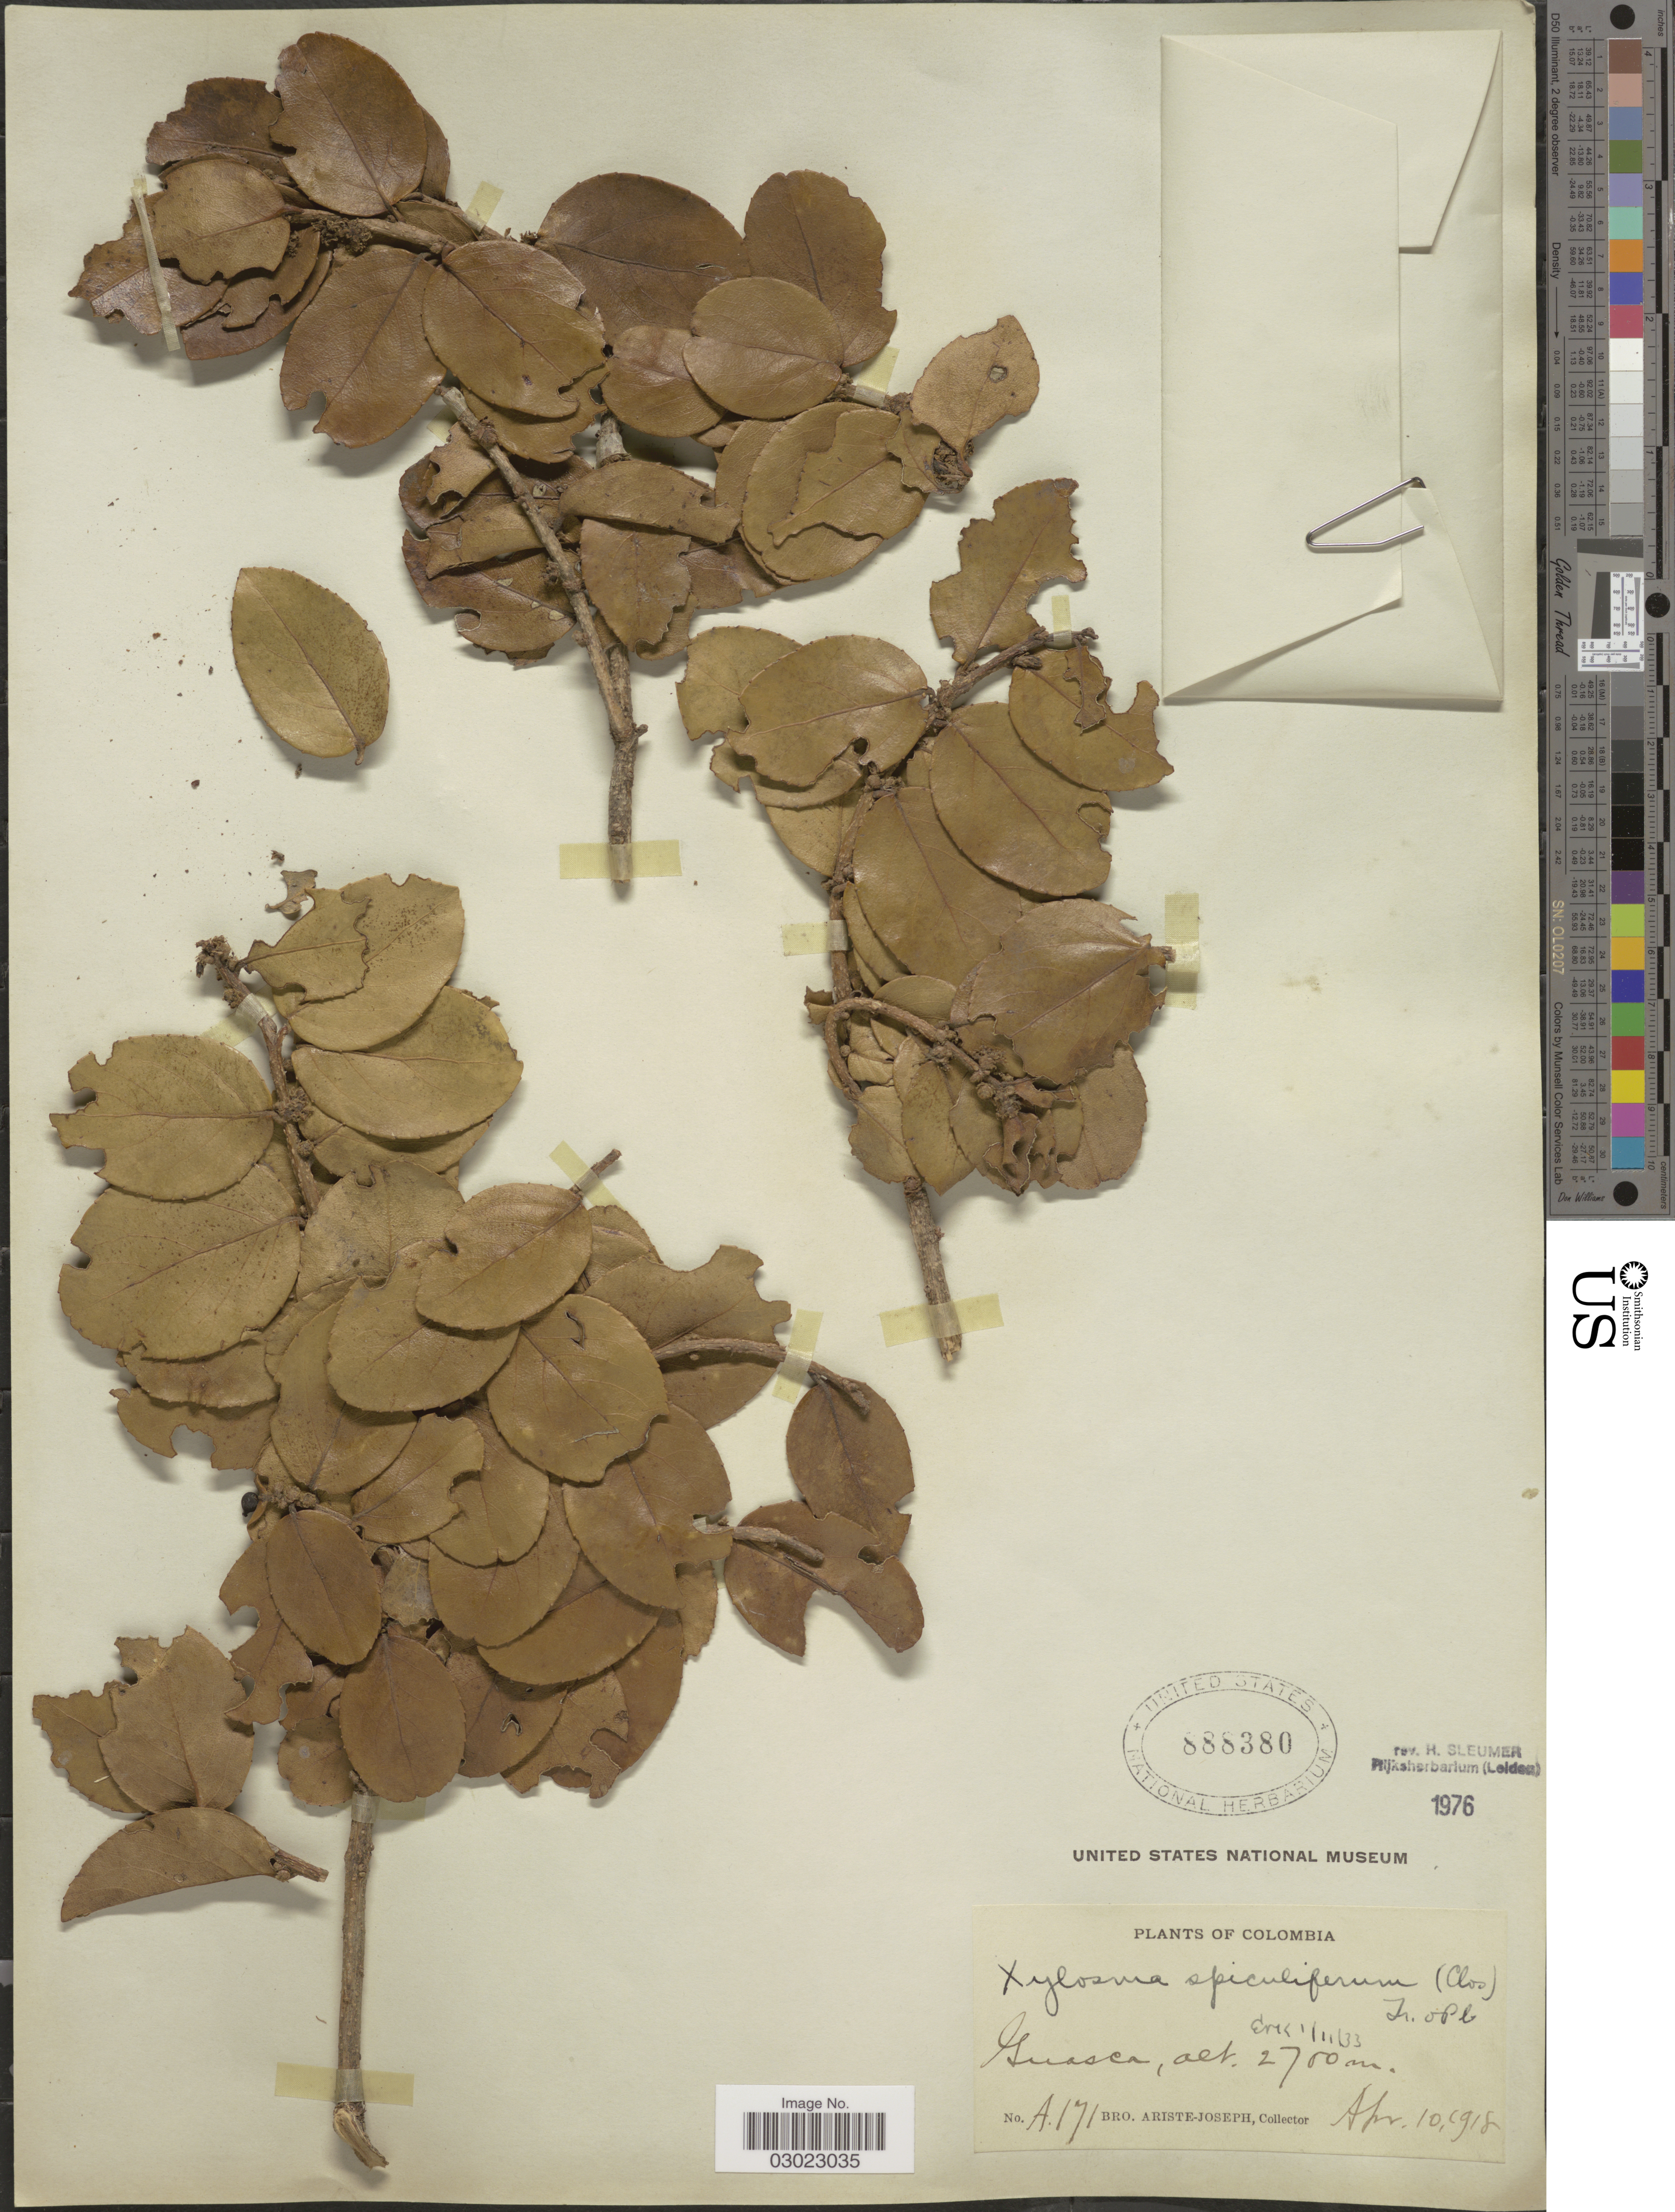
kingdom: Plantae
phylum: Tracheophyta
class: Magnoliopsida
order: Malpighiales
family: Salicaceae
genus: Xylosma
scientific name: Xylosma spiculifera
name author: (Tul.) Triana & Planch.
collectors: Bro. Ariste-Joseph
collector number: A171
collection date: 1918-04-10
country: Colombia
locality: Guasca.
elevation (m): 2700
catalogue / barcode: US 888380